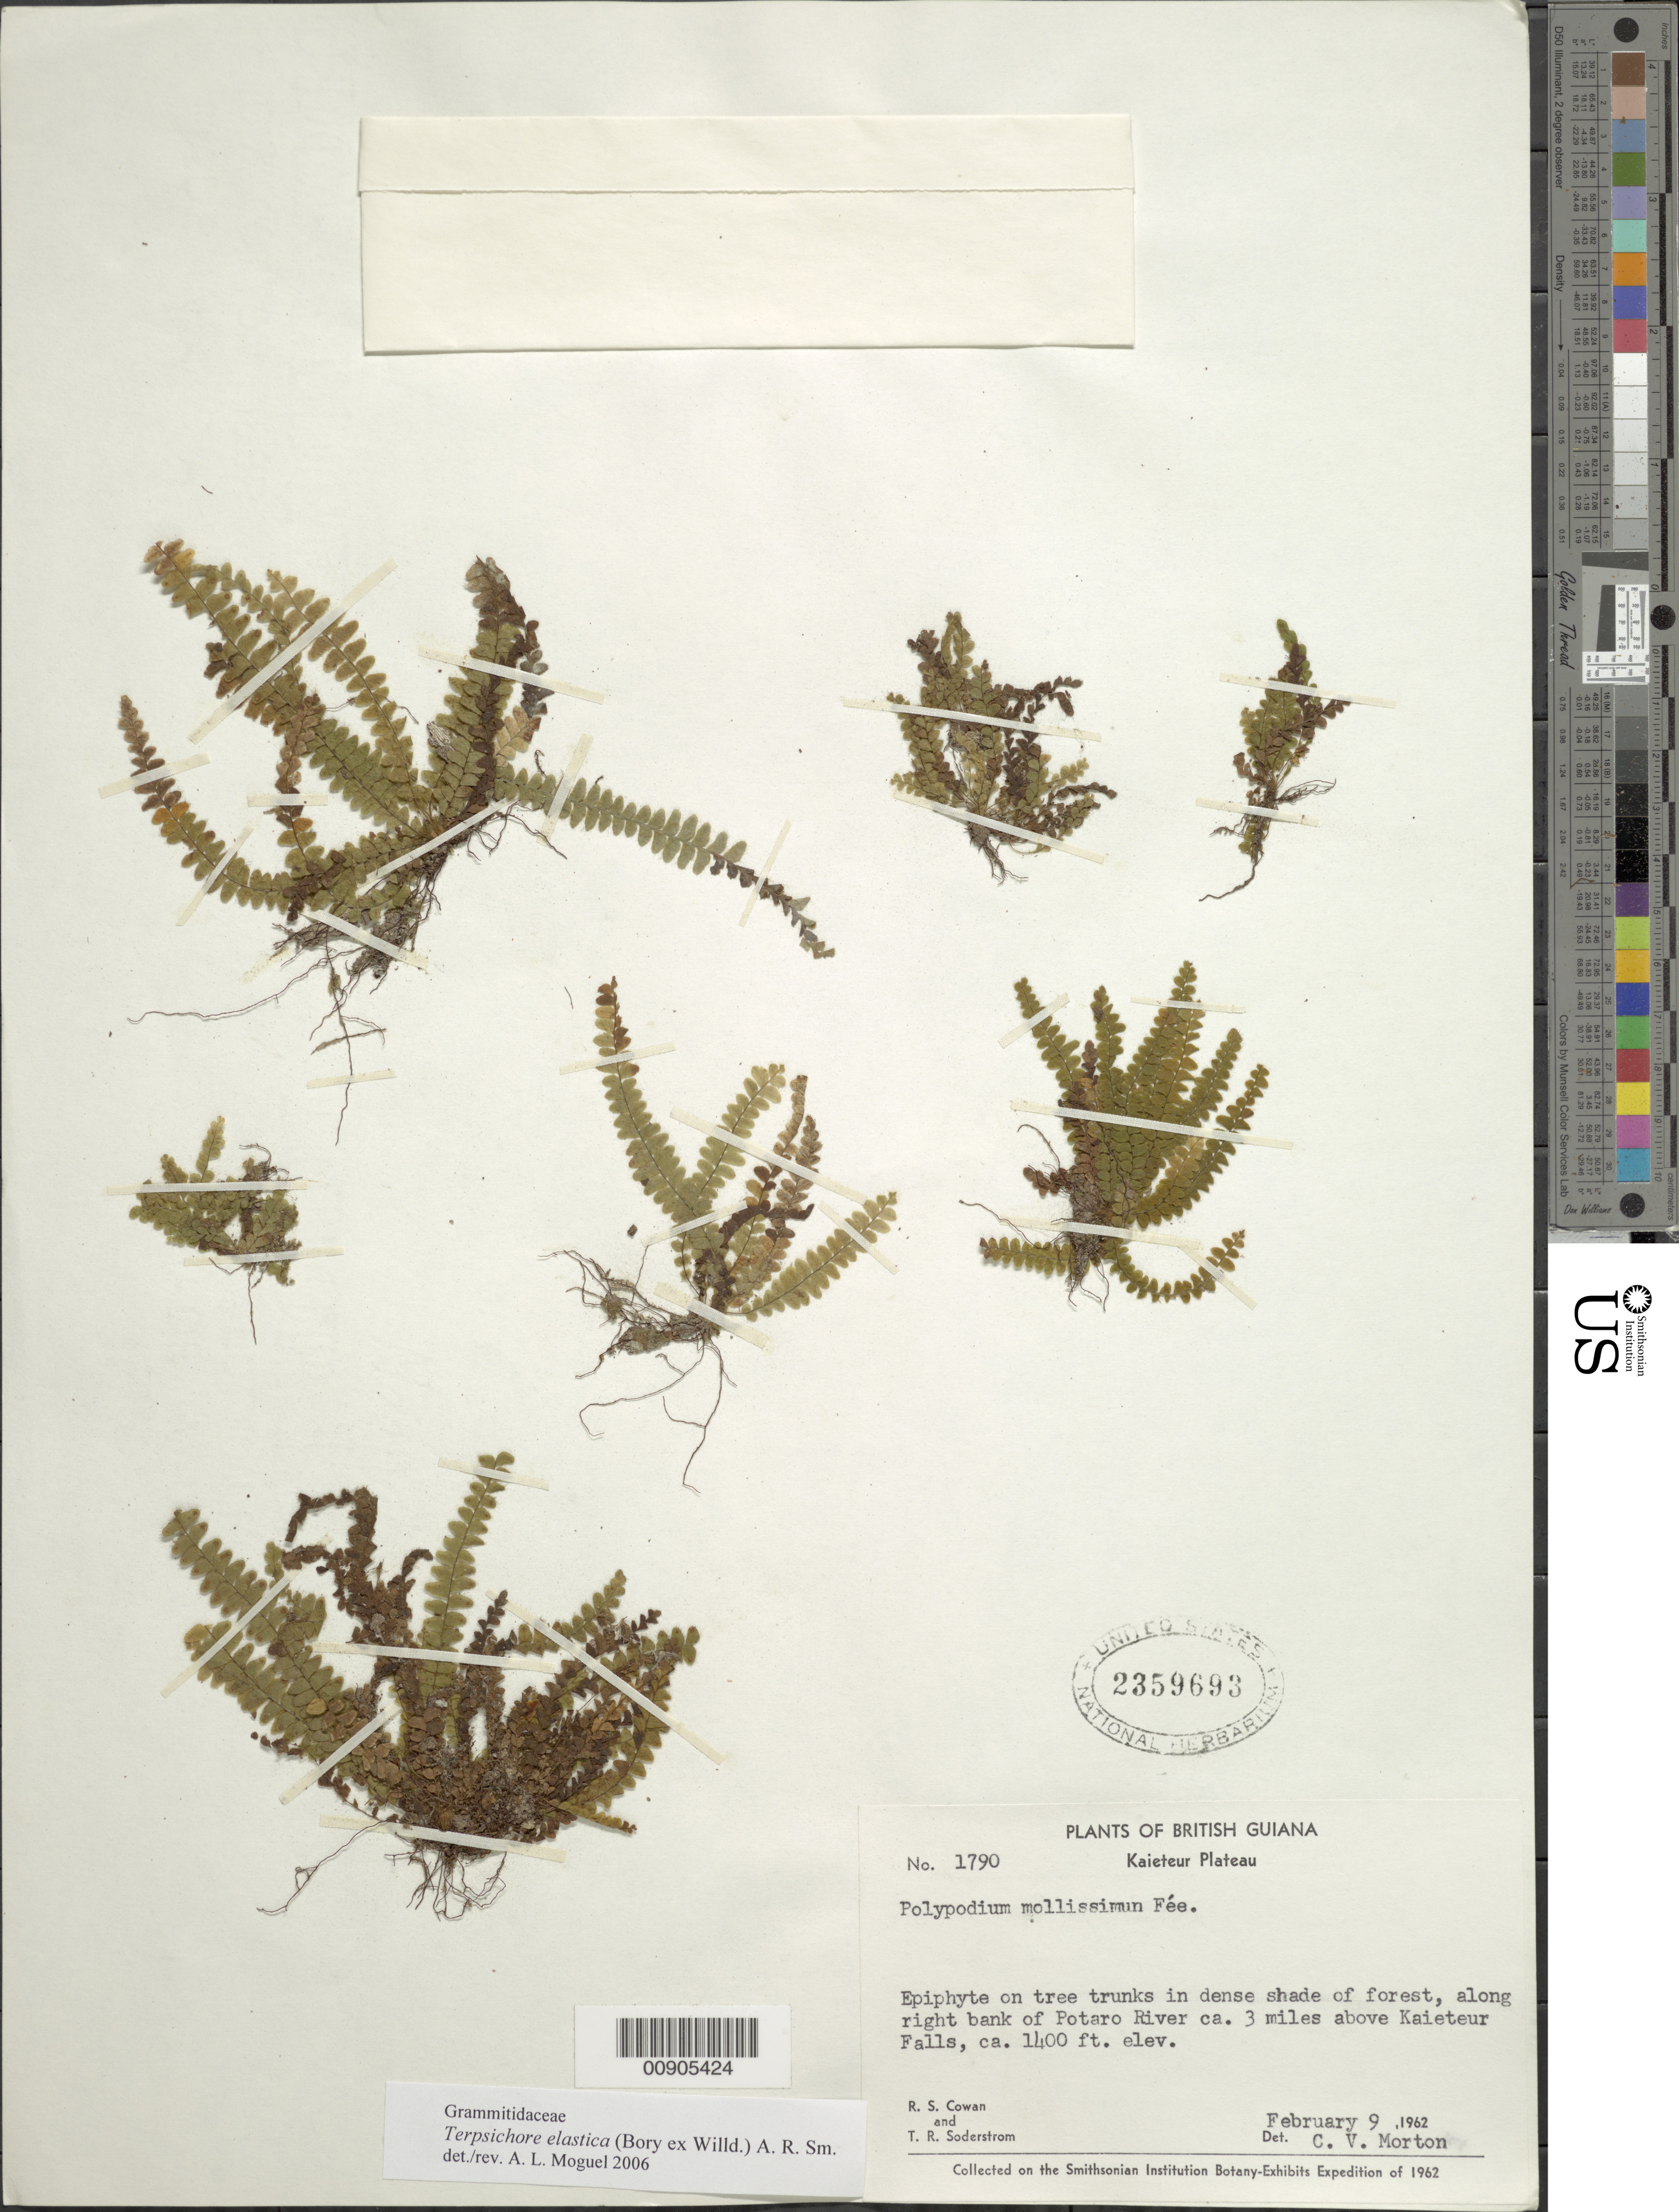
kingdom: Plantae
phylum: Tracheophyta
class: Polypodiopsida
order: Polypodiales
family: Polypodiaceae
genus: Alansmia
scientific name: Alansmia elastica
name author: (Bory ex Willd.) Moguel & M. Kessler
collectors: R. S. Cowan & T. R. Soderstrom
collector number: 1790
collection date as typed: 9-Feb-62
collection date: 1962-02-09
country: Guyana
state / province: Potaro-Siparuni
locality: Kaieteur Plateau, Potaro R., 3 mi. above Kaieteur Falls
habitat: On tree trunks in dense shade of forest along river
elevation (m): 427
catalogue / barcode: US 2359693